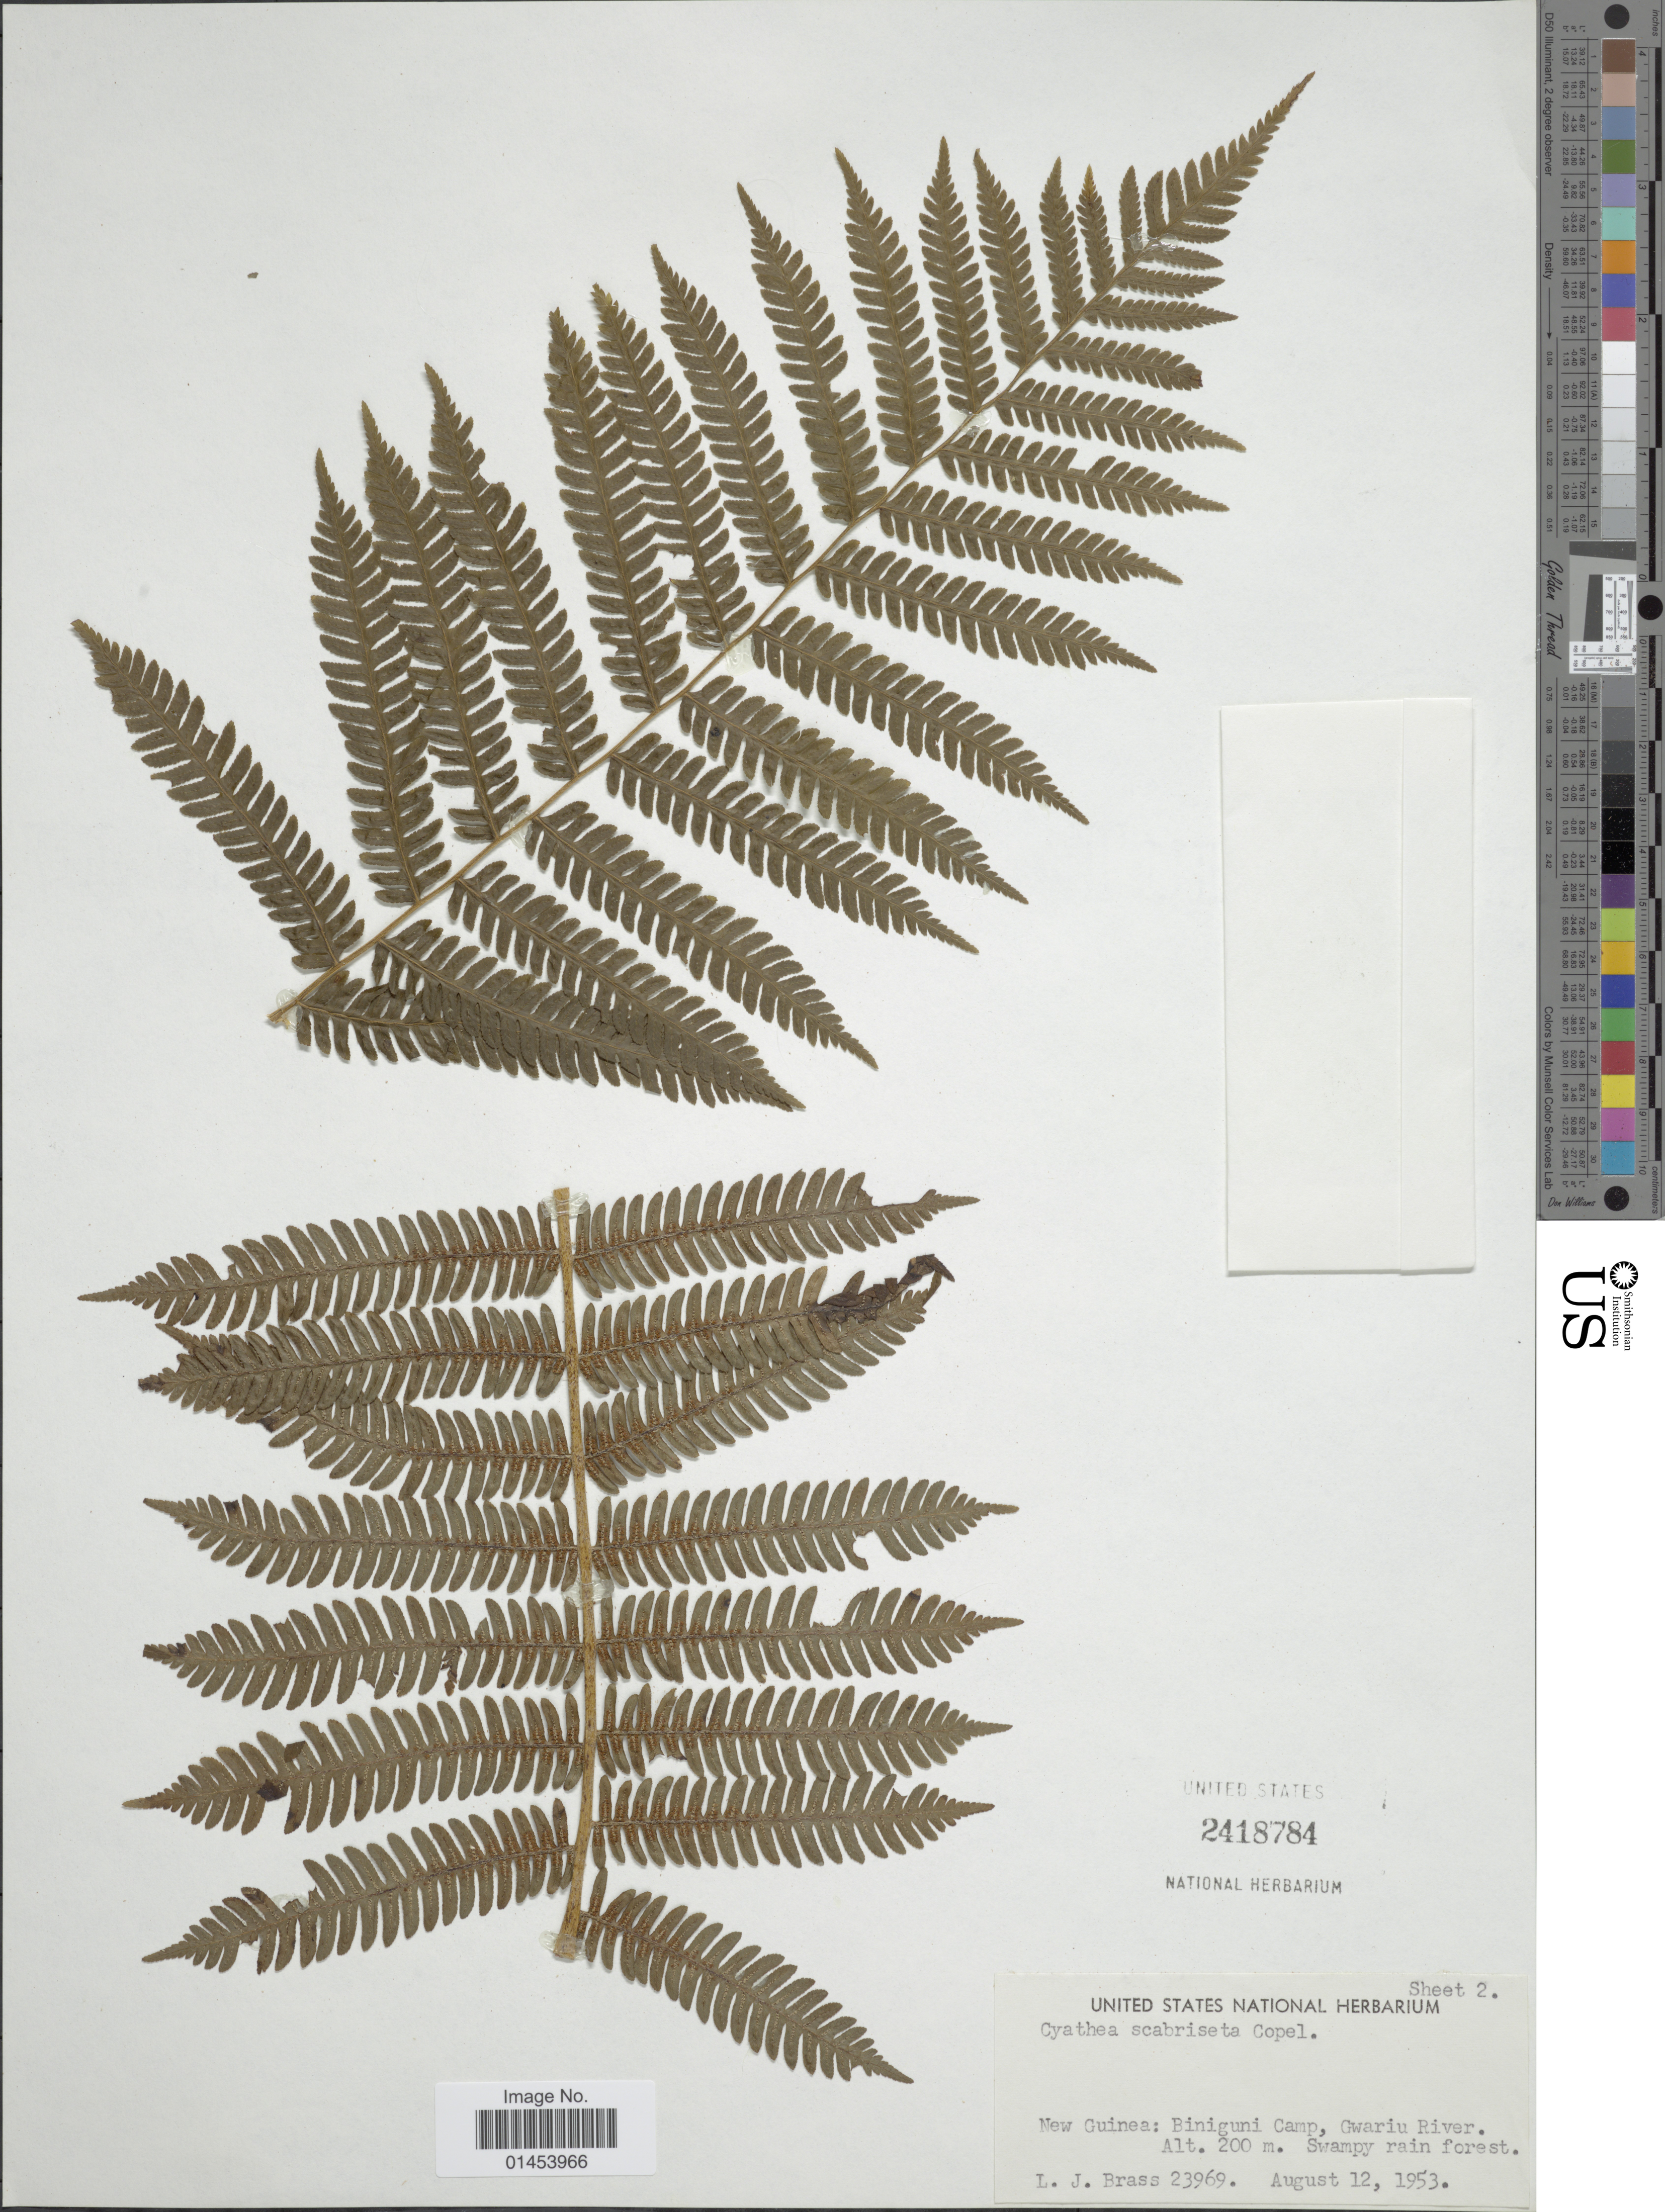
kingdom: Plantae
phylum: Tracheophyta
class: Polypodiopsida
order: Cyatheales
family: Cyatheaceae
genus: Cyathea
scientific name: Cyathea rumphiana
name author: (Alderw.) Merr.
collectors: L. J. Brass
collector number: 23969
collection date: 1953-08-12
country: Papua New Guinea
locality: New Guinea: Biniguni Camp, Gwariu River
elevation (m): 200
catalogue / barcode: US 2418784